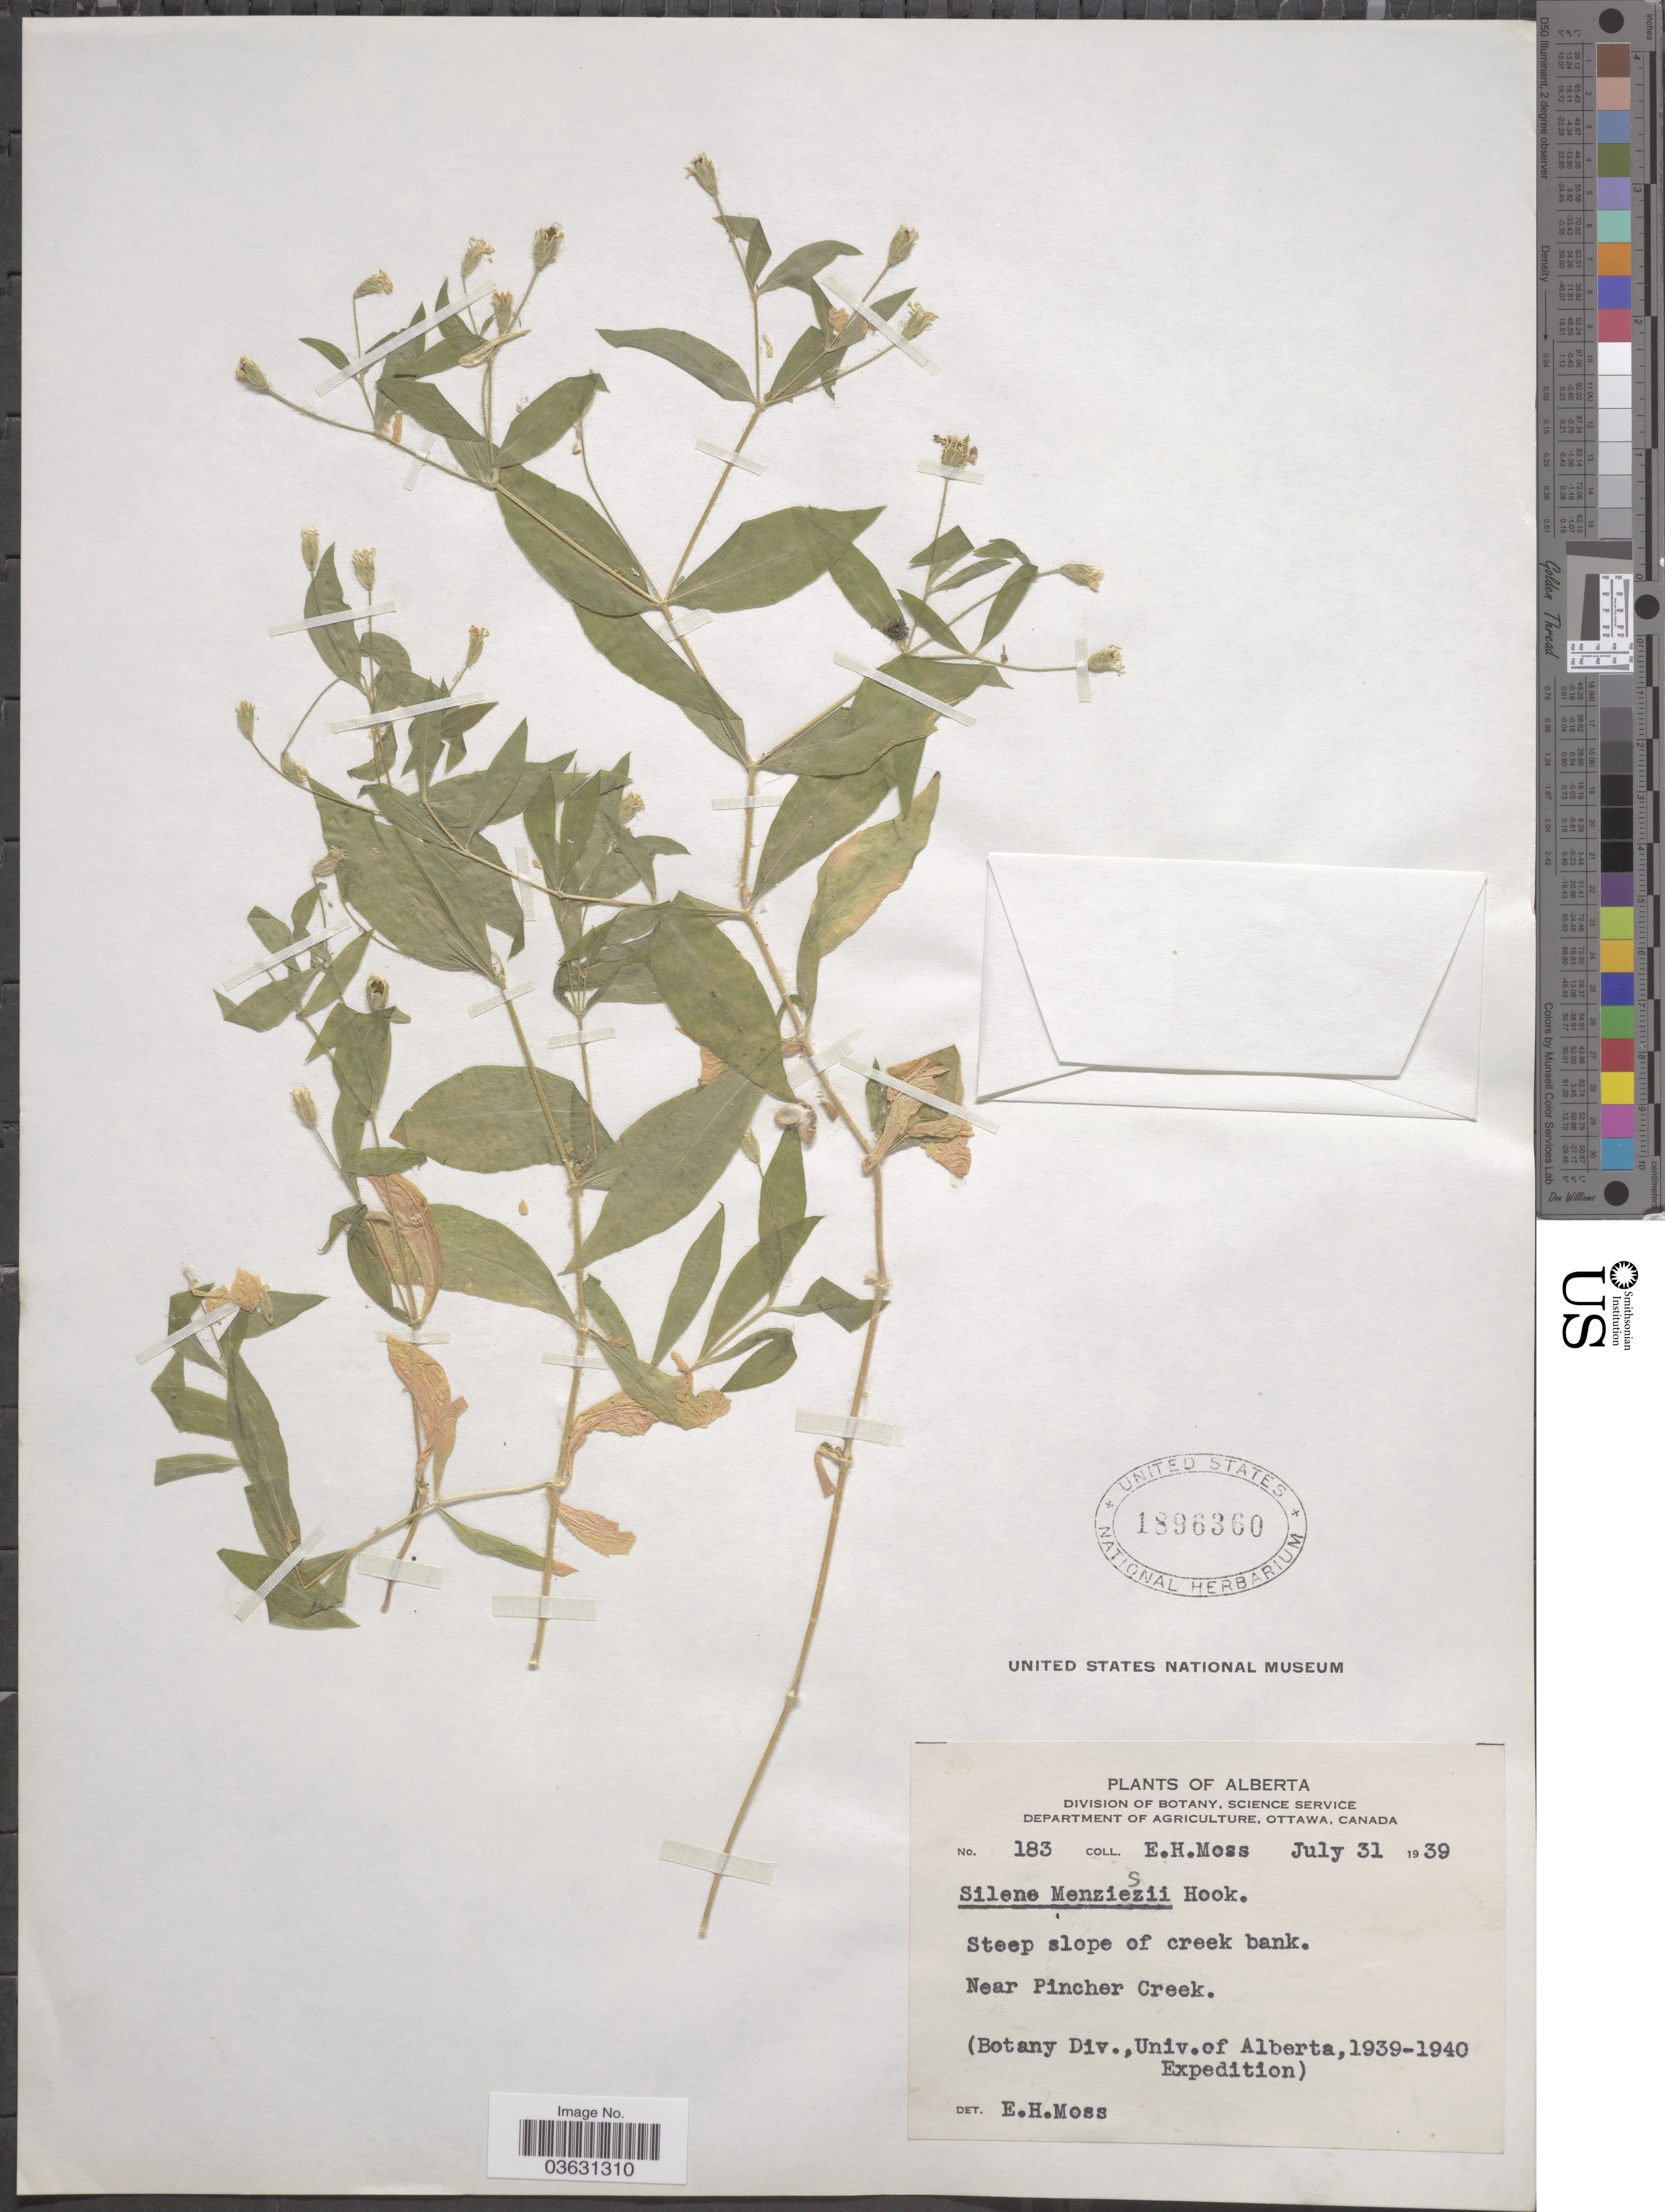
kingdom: Plantae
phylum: Tracheophyta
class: Magnoliopsida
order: Caryophyllales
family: Caryophyllaceae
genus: Silene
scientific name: Silene menziesii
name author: Hook.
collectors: E. Moss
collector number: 183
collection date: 1939-07-31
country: Canada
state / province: Alberta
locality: Near Pincher Creek.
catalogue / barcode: US 1896360